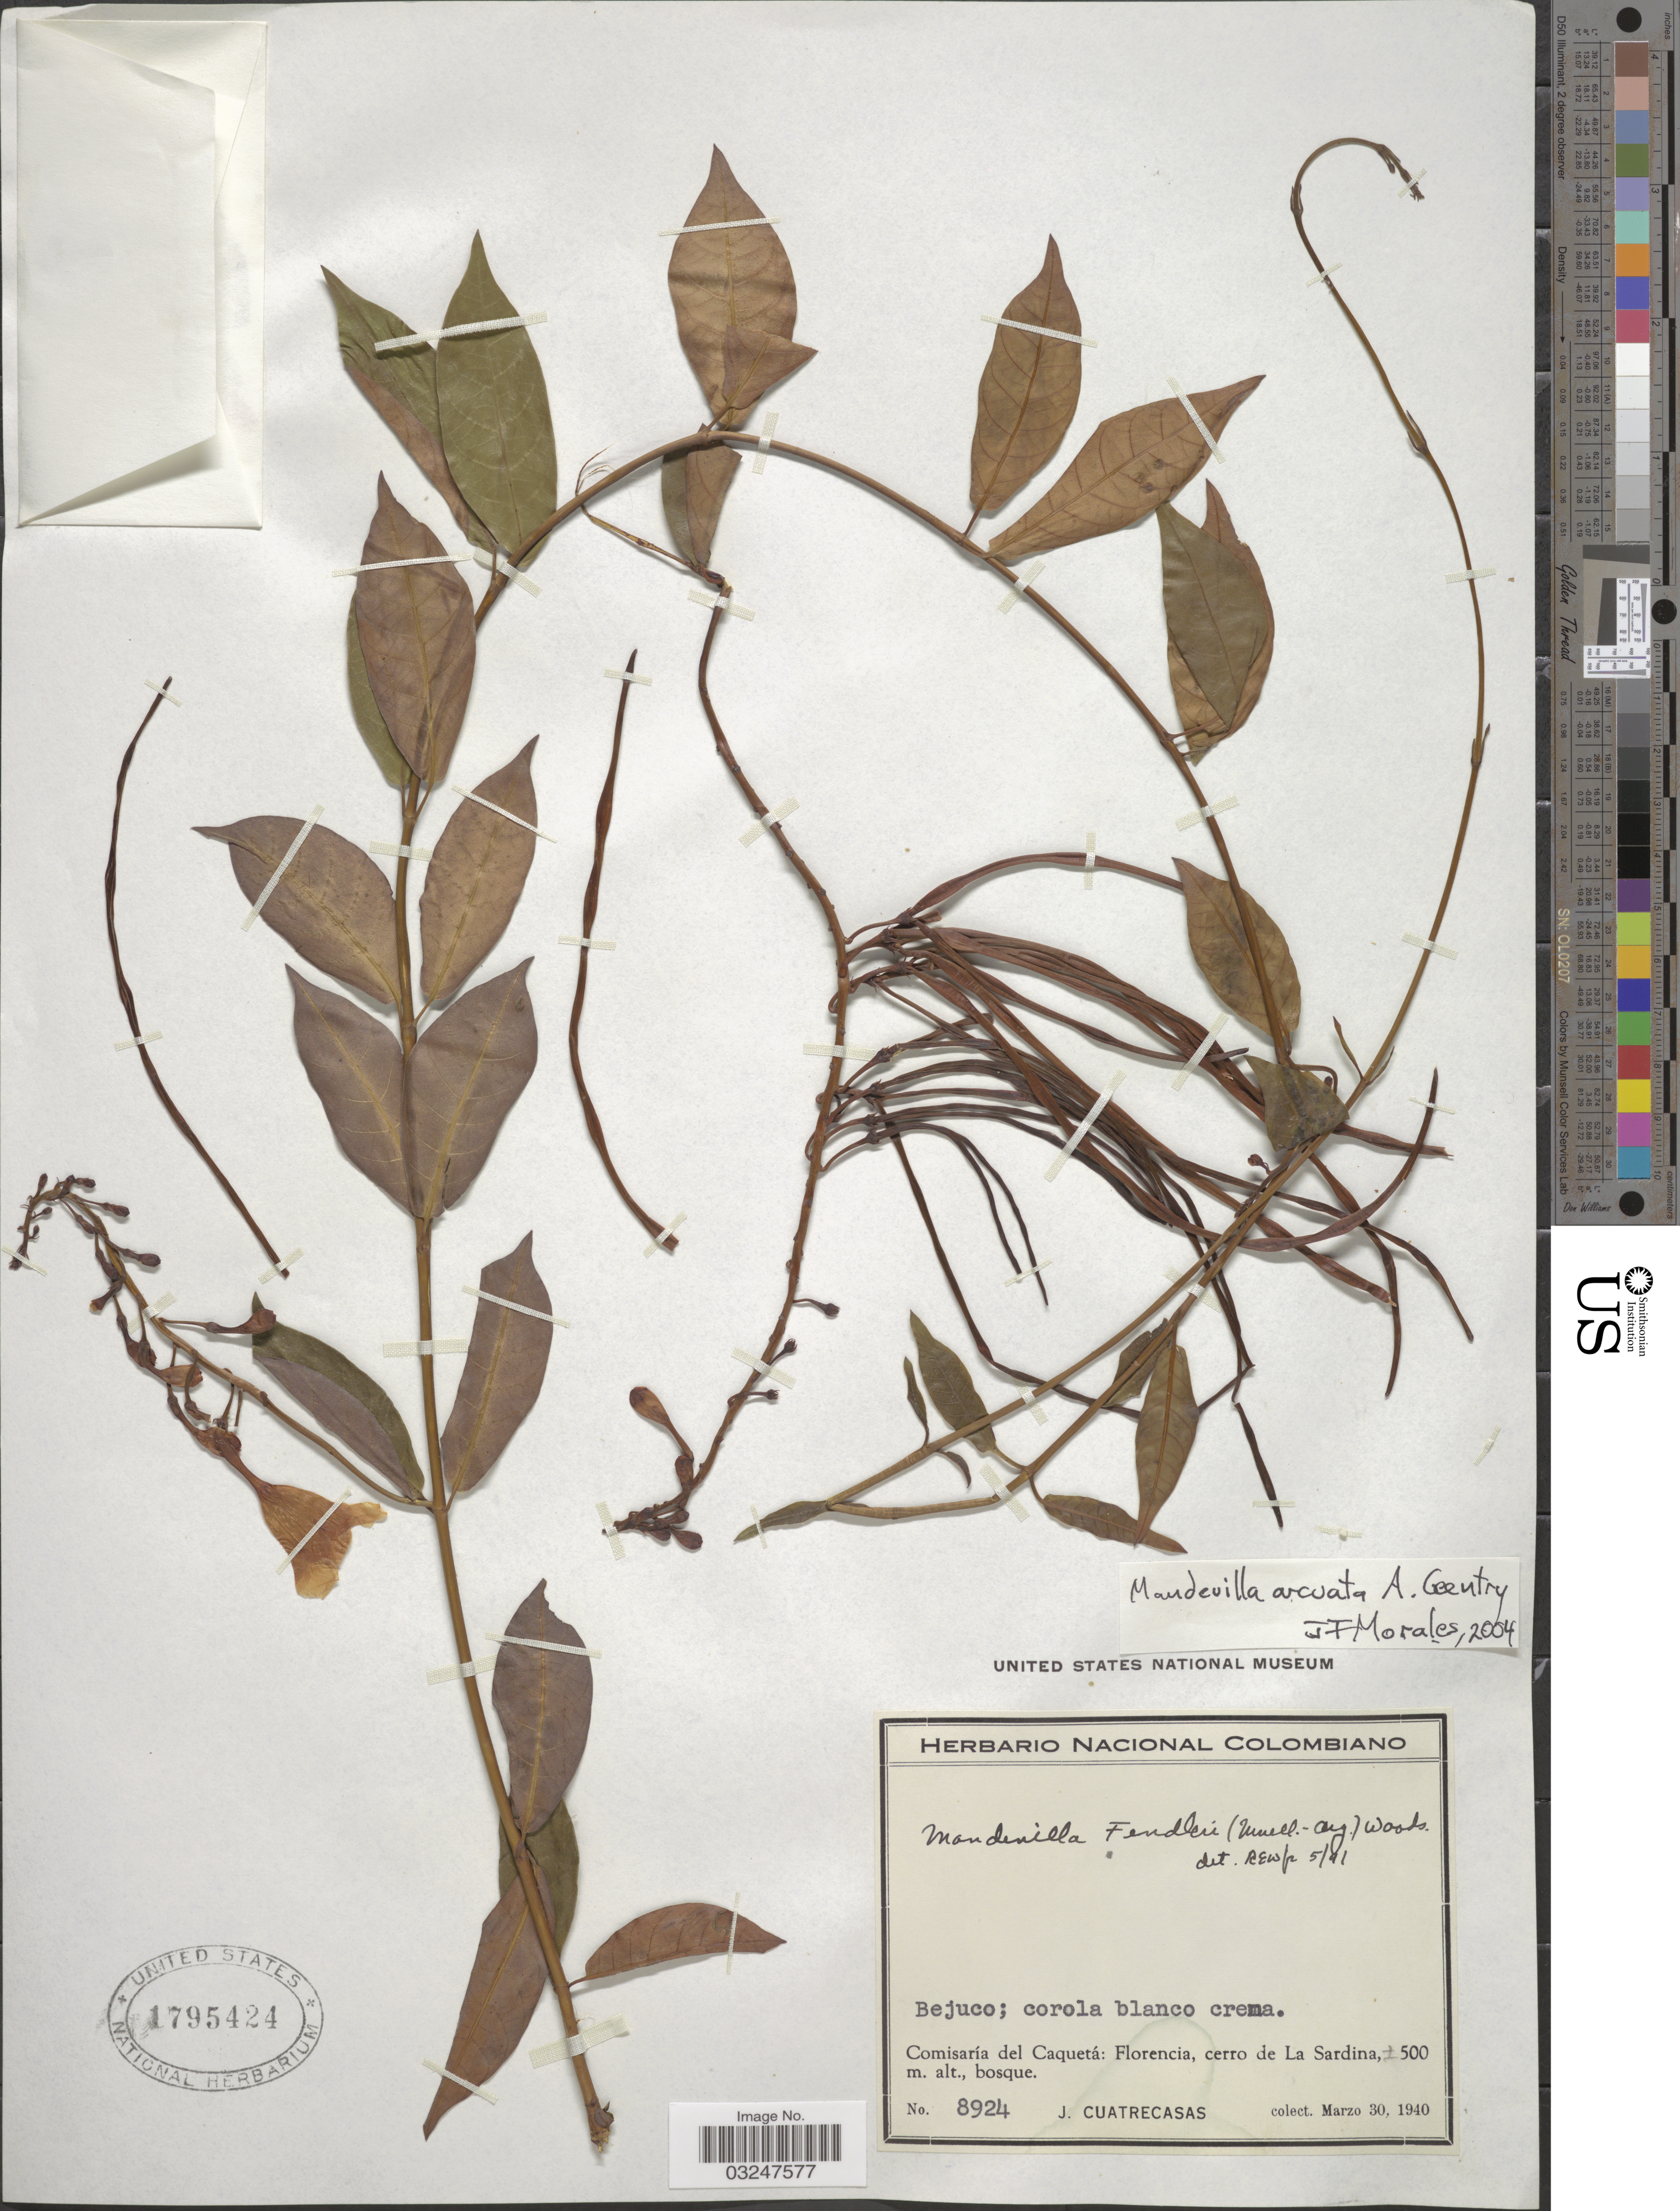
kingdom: Plantae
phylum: Tracheophyta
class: Magnoliopsida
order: Gentianales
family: Apocynaceae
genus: Mandevilla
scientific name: Mandevilla arcuata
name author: A.H. Gentry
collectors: J. Cuatrecasas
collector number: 8924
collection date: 1940-03-30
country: Colombia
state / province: Caquetá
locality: Comisaría del Caquetá: Florencia, cerro de La Sardina.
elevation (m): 500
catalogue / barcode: US 1795424